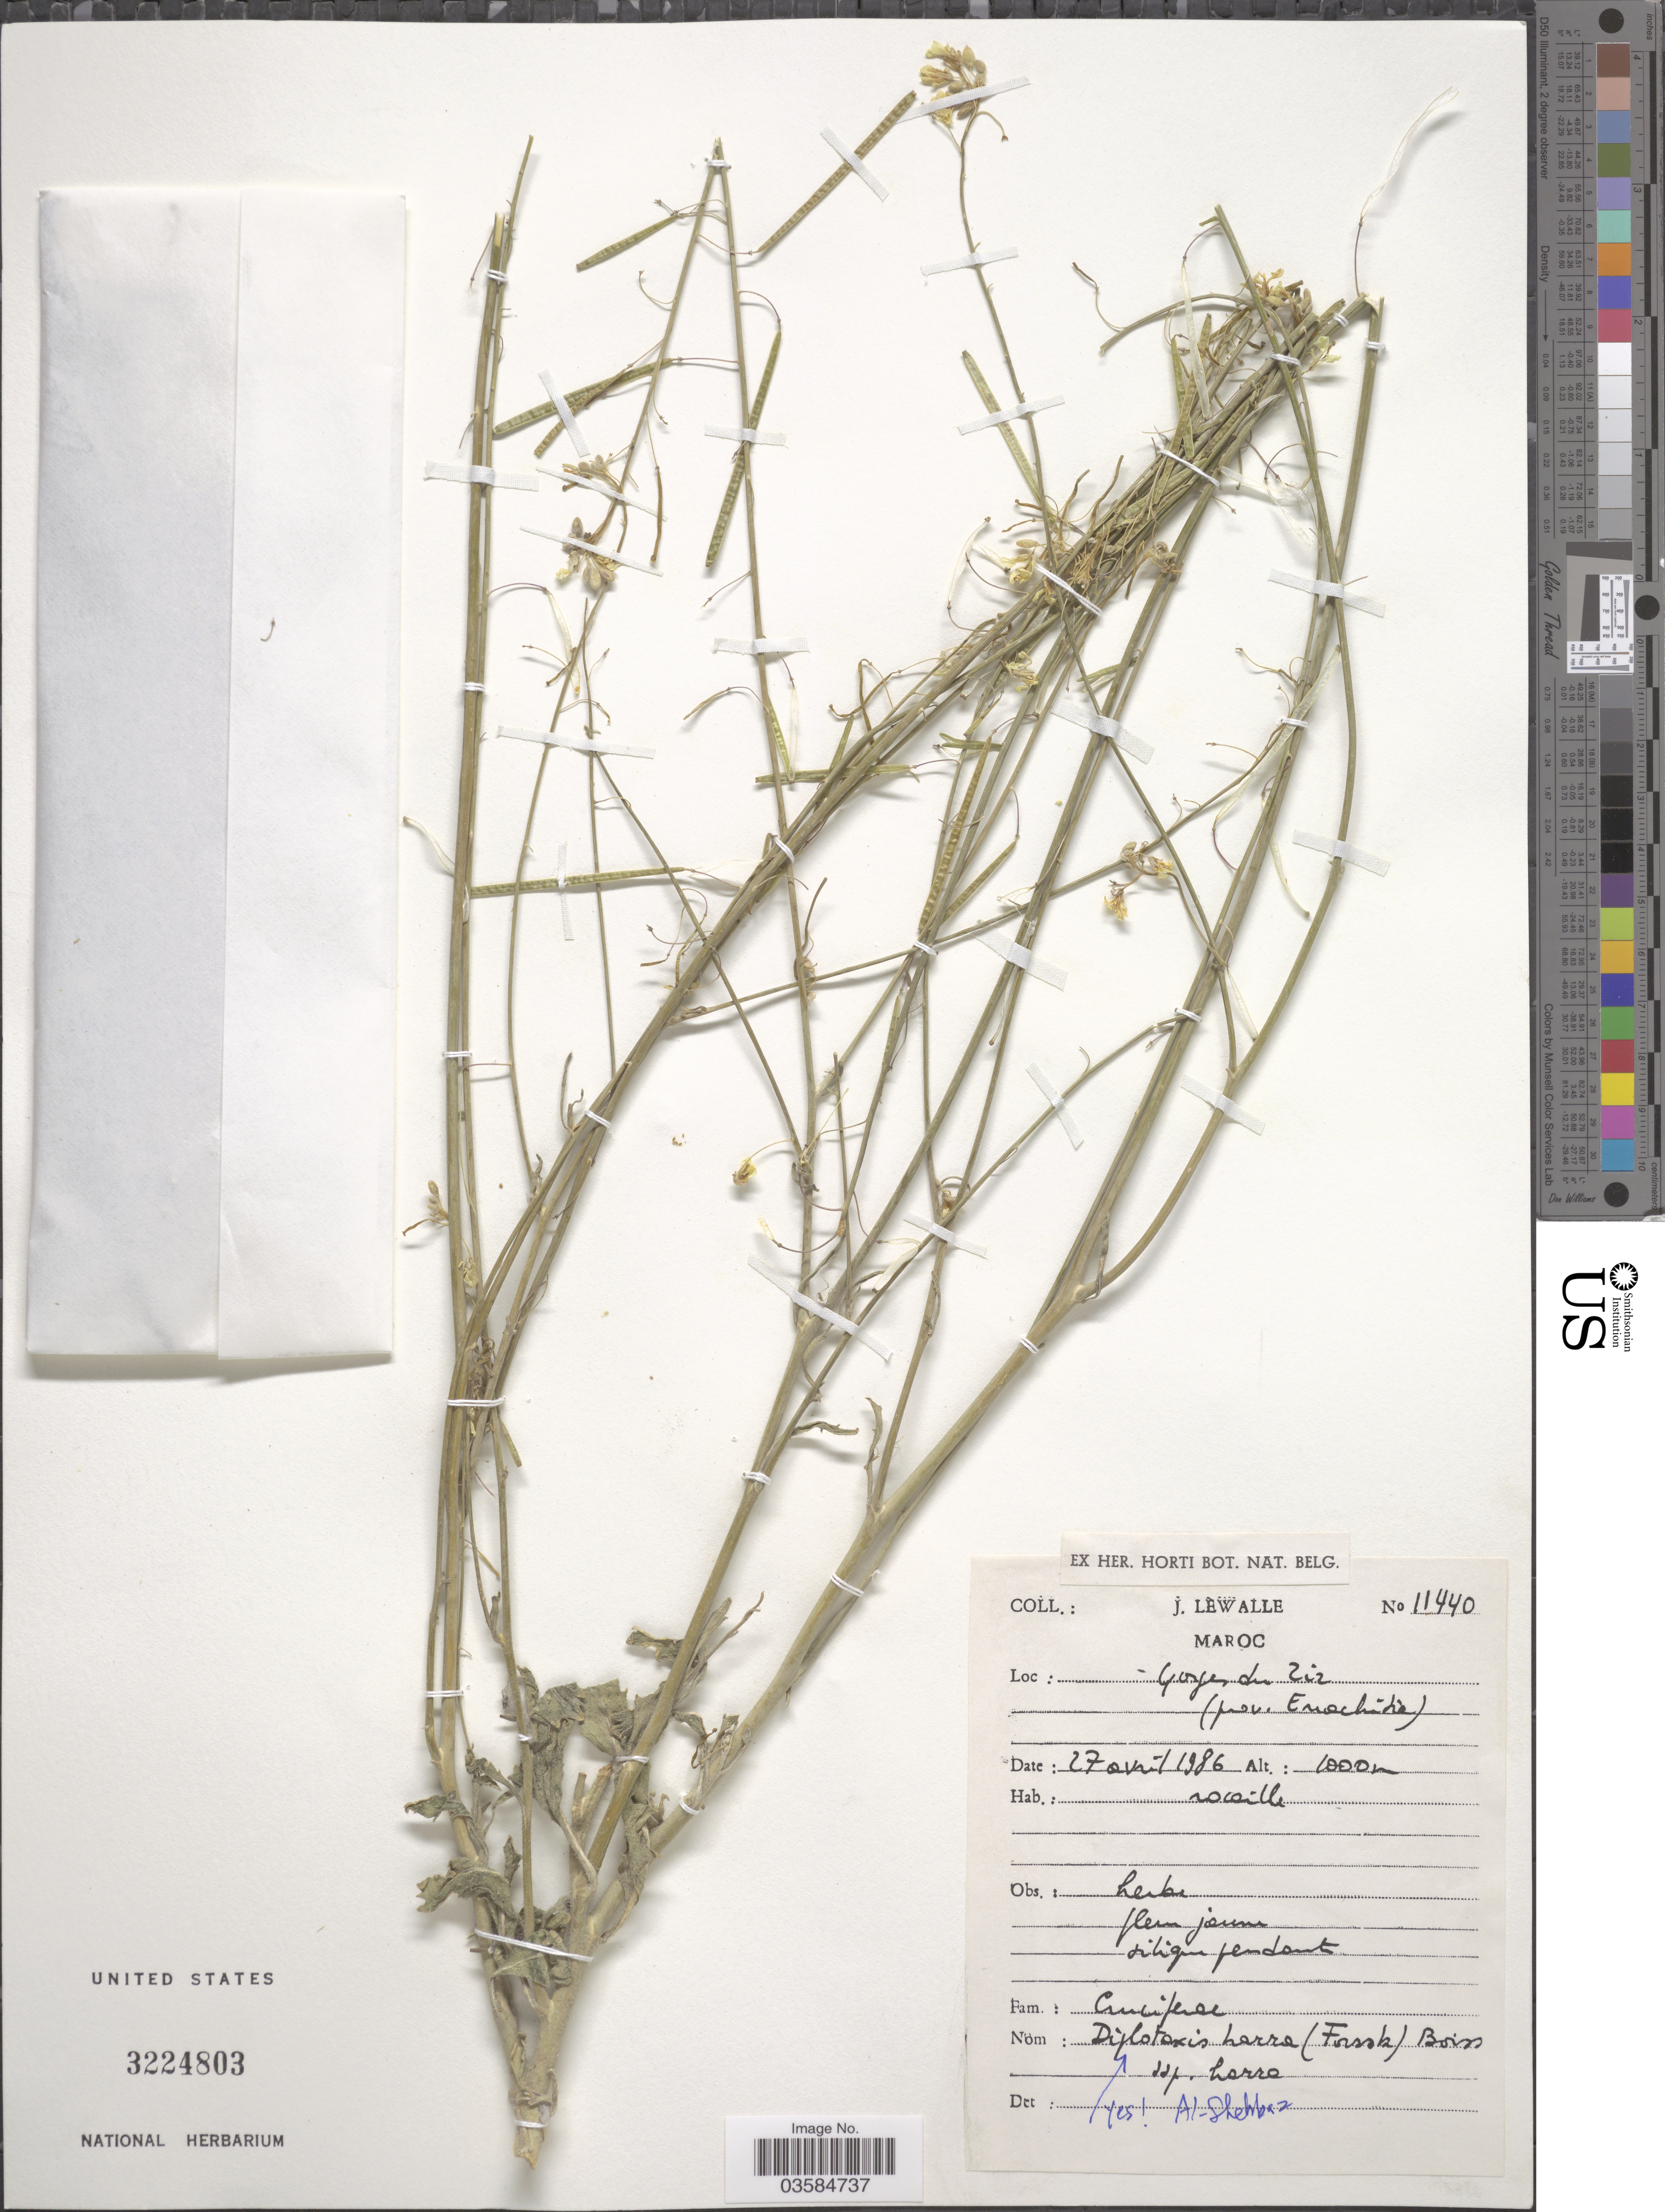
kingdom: Plantae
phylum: Tracheophyta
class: Magnoliopsida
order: Brassicales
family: Brassicaceae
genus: Diplotaxis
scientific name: Diplotaxis harra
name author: Boiss.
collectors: J. Lewalle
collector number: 11440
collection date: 1986-04-27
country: Morocco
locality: Gorges du Ziz (prov. Erochita).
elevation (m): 1000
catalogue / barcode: US 3224803